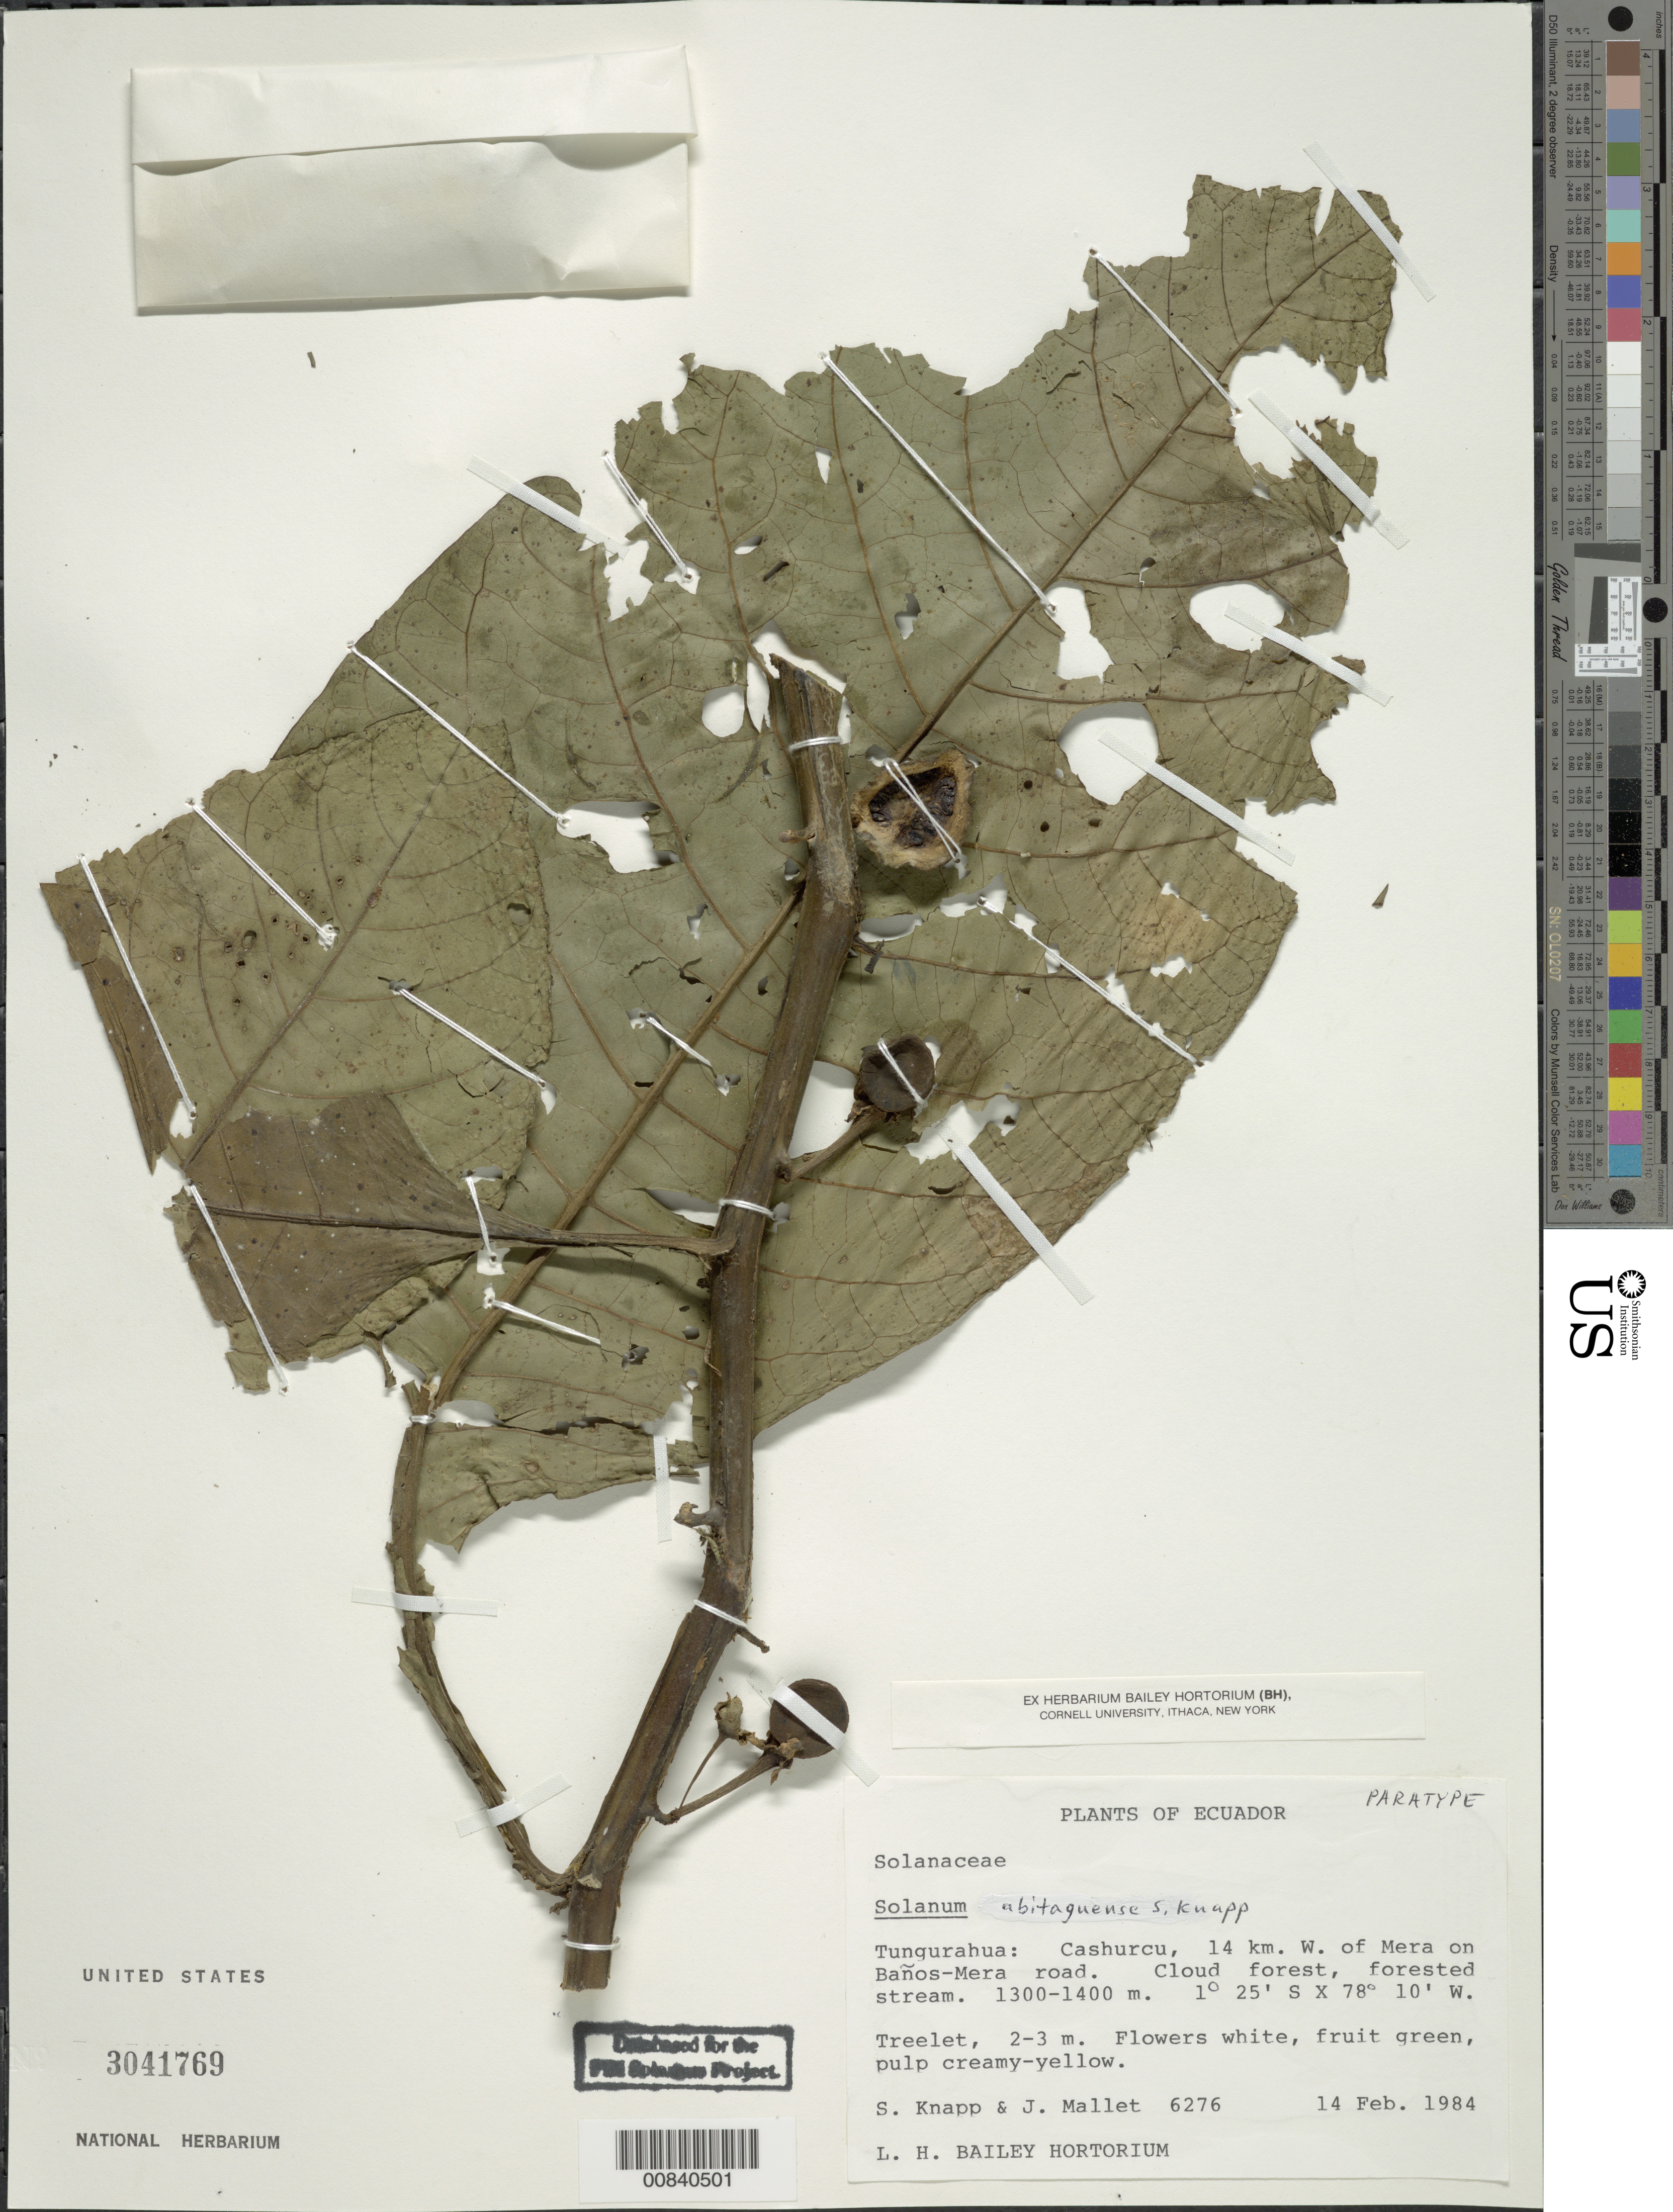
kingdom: Plantae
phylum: Tracheophyta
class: Magnoliopsida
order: Solanales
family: Solanaceae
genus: Solanum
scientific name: Solanum abitaguense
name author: S. Knapp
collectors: S. Knapp & J. Mallet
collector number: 6276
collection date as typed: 14 Feb 1984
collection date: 1984-02-14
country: Ecuador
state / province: Tungurahua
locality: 14 km. W. of Mera on Baños-Mera road.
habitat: Cloud forest, forested stream.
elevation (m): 1200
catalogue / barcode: US 3041769